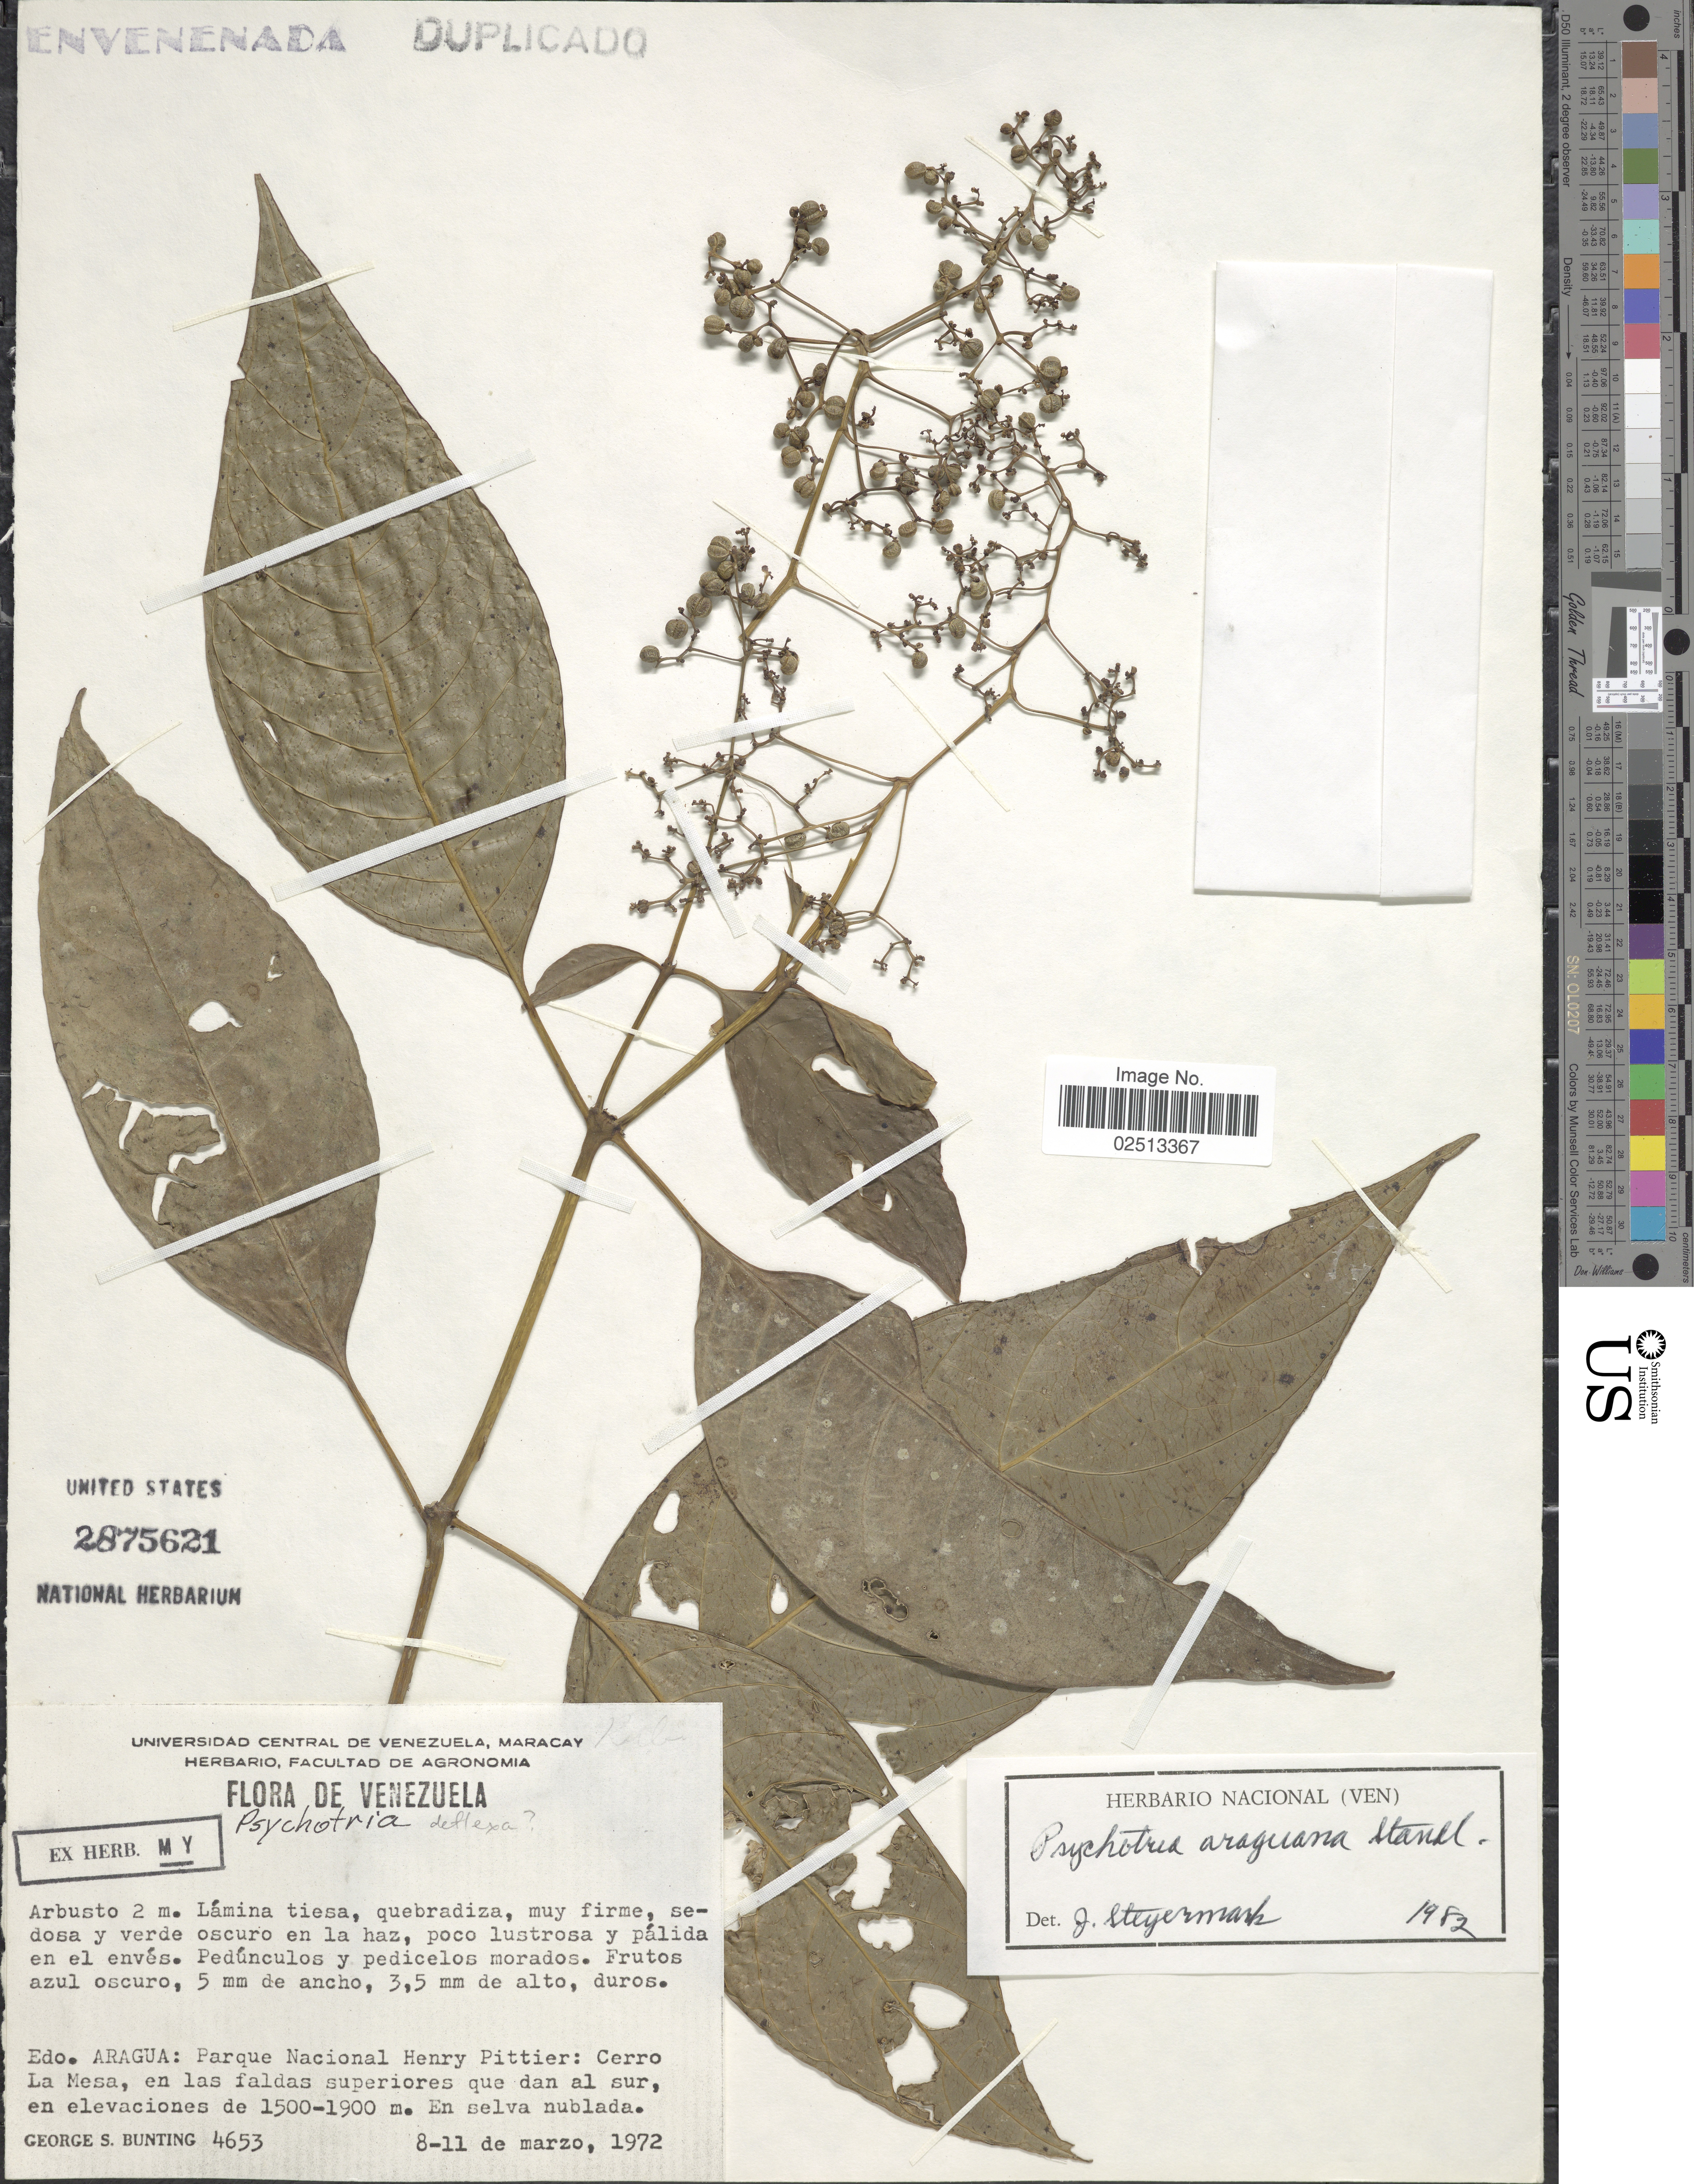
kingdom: Plantae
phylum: Tracheophyta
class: Magnoliopsida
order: Gentianales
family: Rubiaceae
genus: Psychotria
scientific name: Psychotria araguana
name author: Standl.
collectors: G. S. Bunting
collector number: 4653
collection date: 1972-03-08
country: Venezuela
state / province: Aragua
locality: Edo. Aragua: Parque nacional Henry Pittier: Cerro La Mesa, en las faldas superiores que dan al sur.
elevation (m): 1500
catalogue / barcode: US 2875621